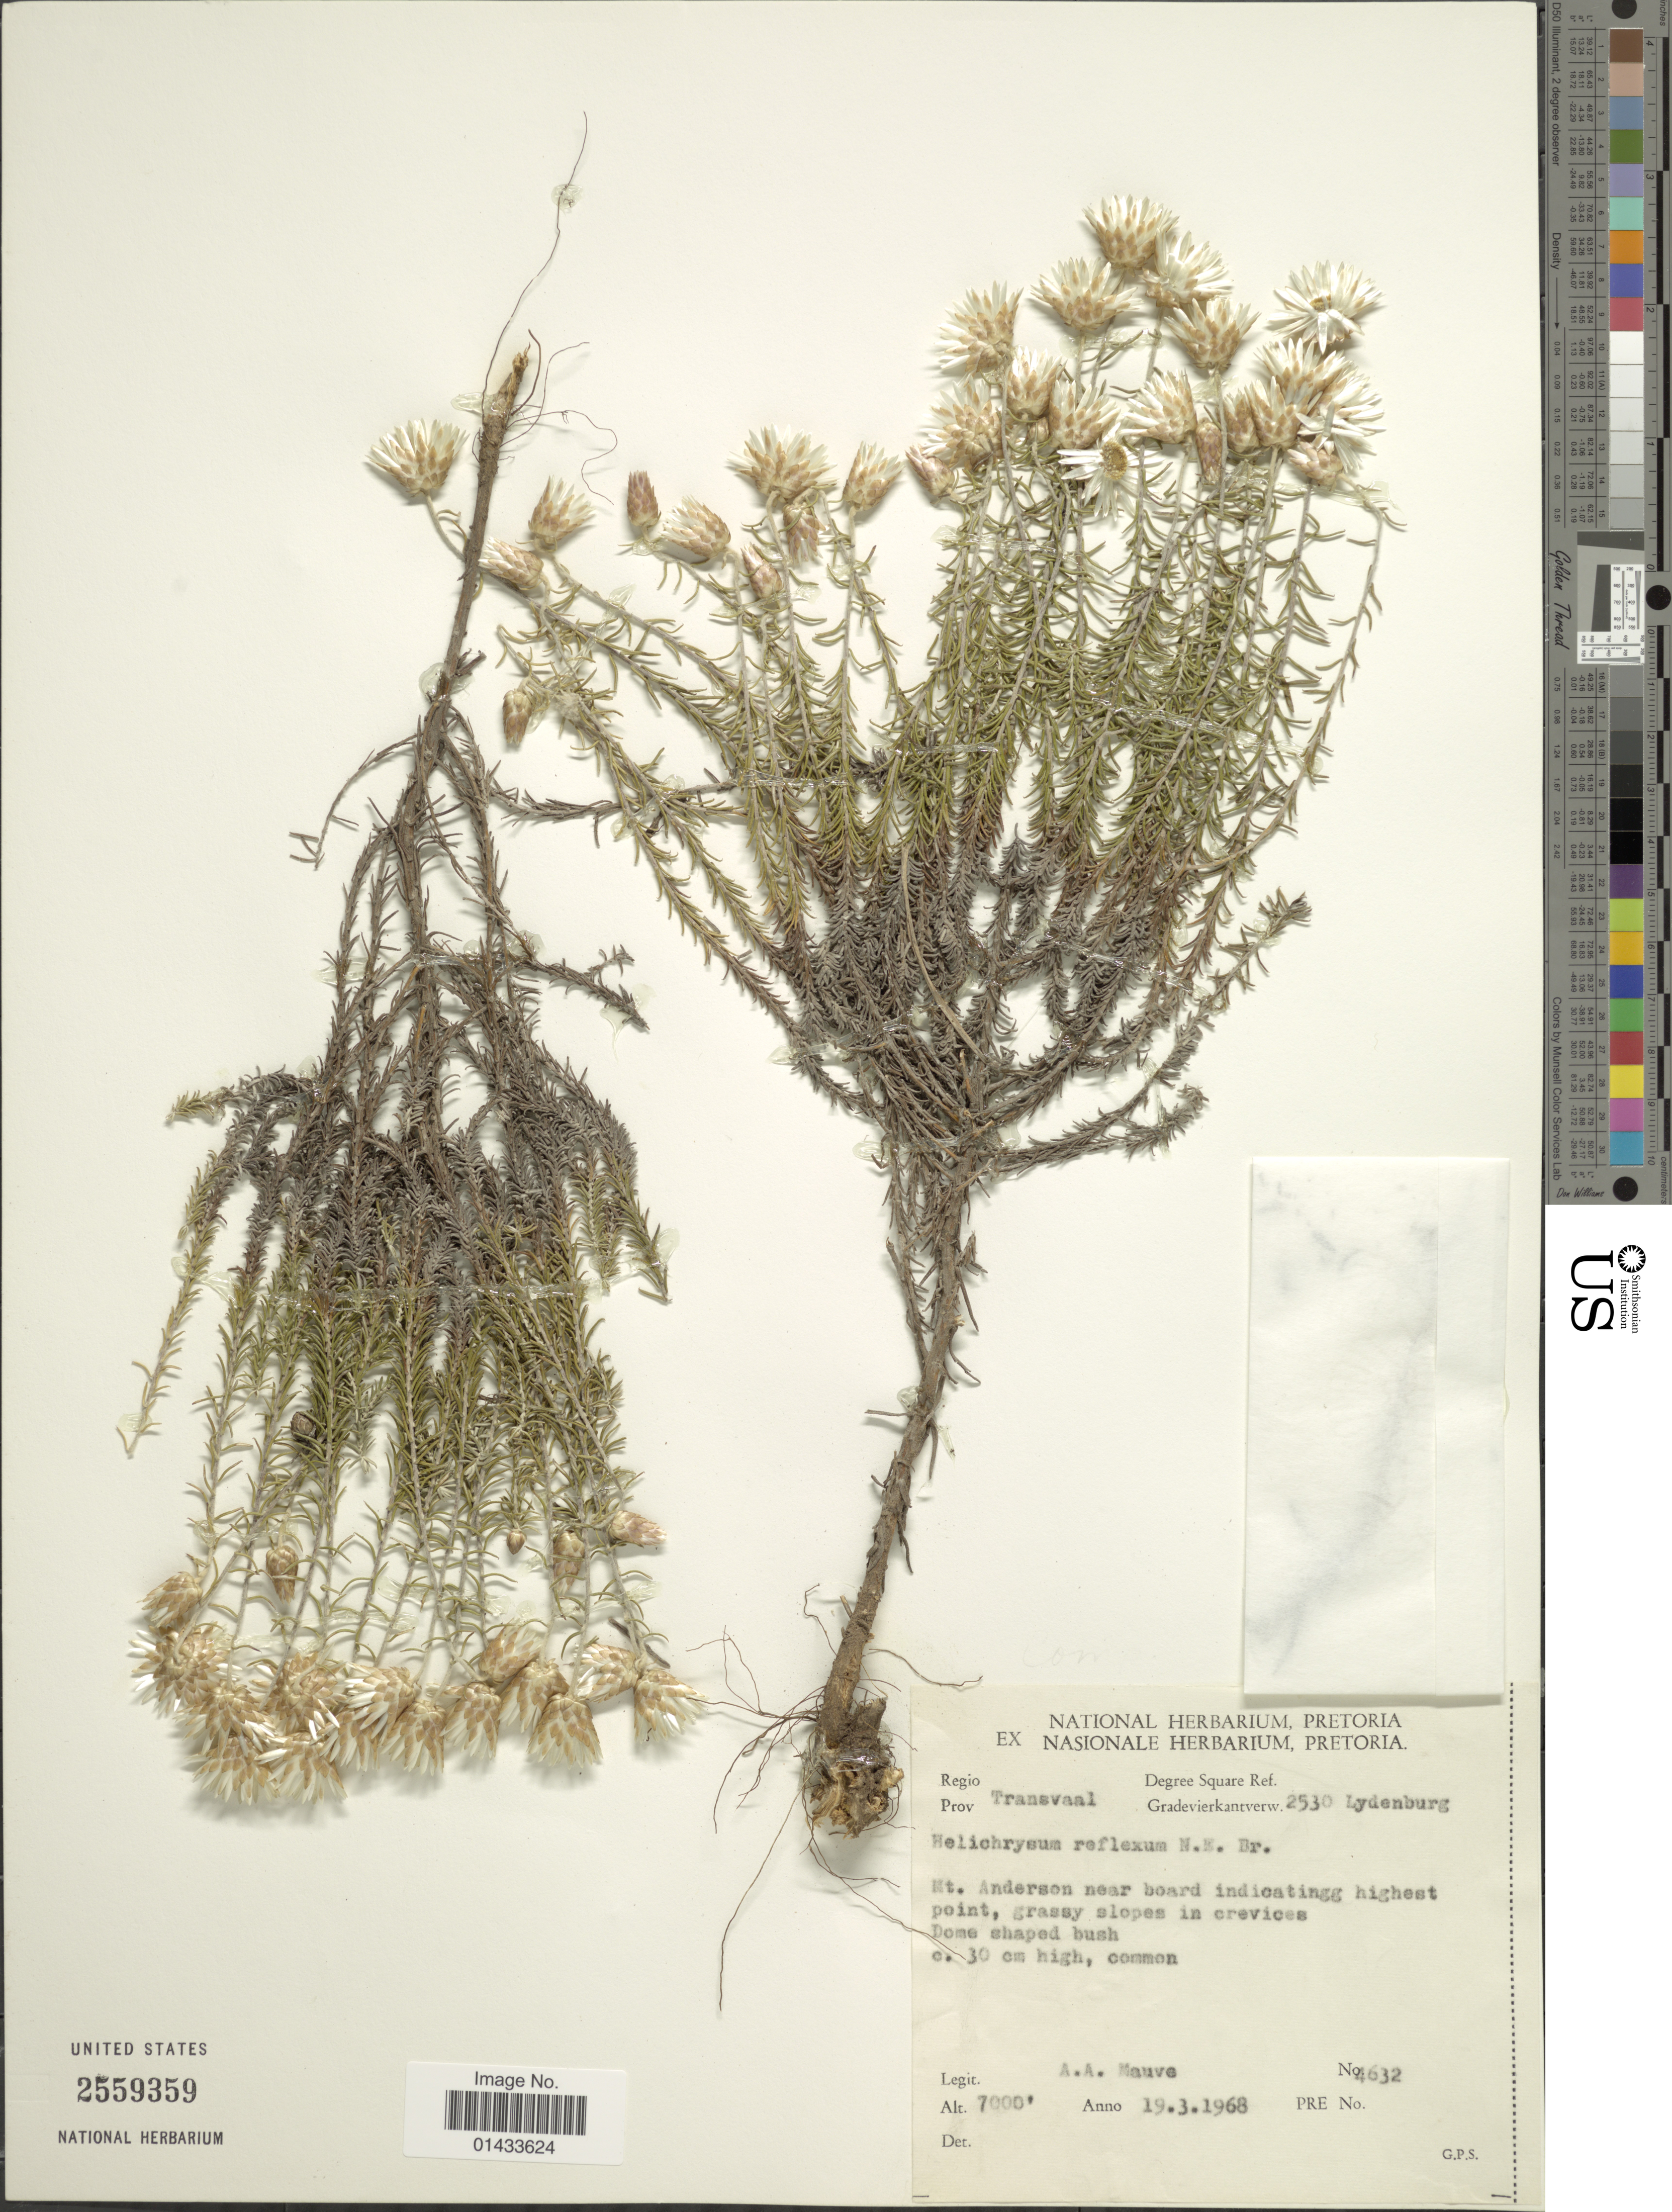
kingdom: Plantae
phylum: Tracheophyta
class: Magnoliopsida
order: Asterales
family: Asteraceae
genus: Helichrysum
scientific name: Helichrysum reflexum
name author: N.E. Br.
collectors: A. Mauve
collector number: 4632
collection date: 1968-03-19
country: South Africa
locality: Prov. Transvaal, Gradevierkantverw. 2530 Lydenburg, Mt. Anderson near board indicating highest point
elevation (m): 2134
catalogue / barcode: US 2559359